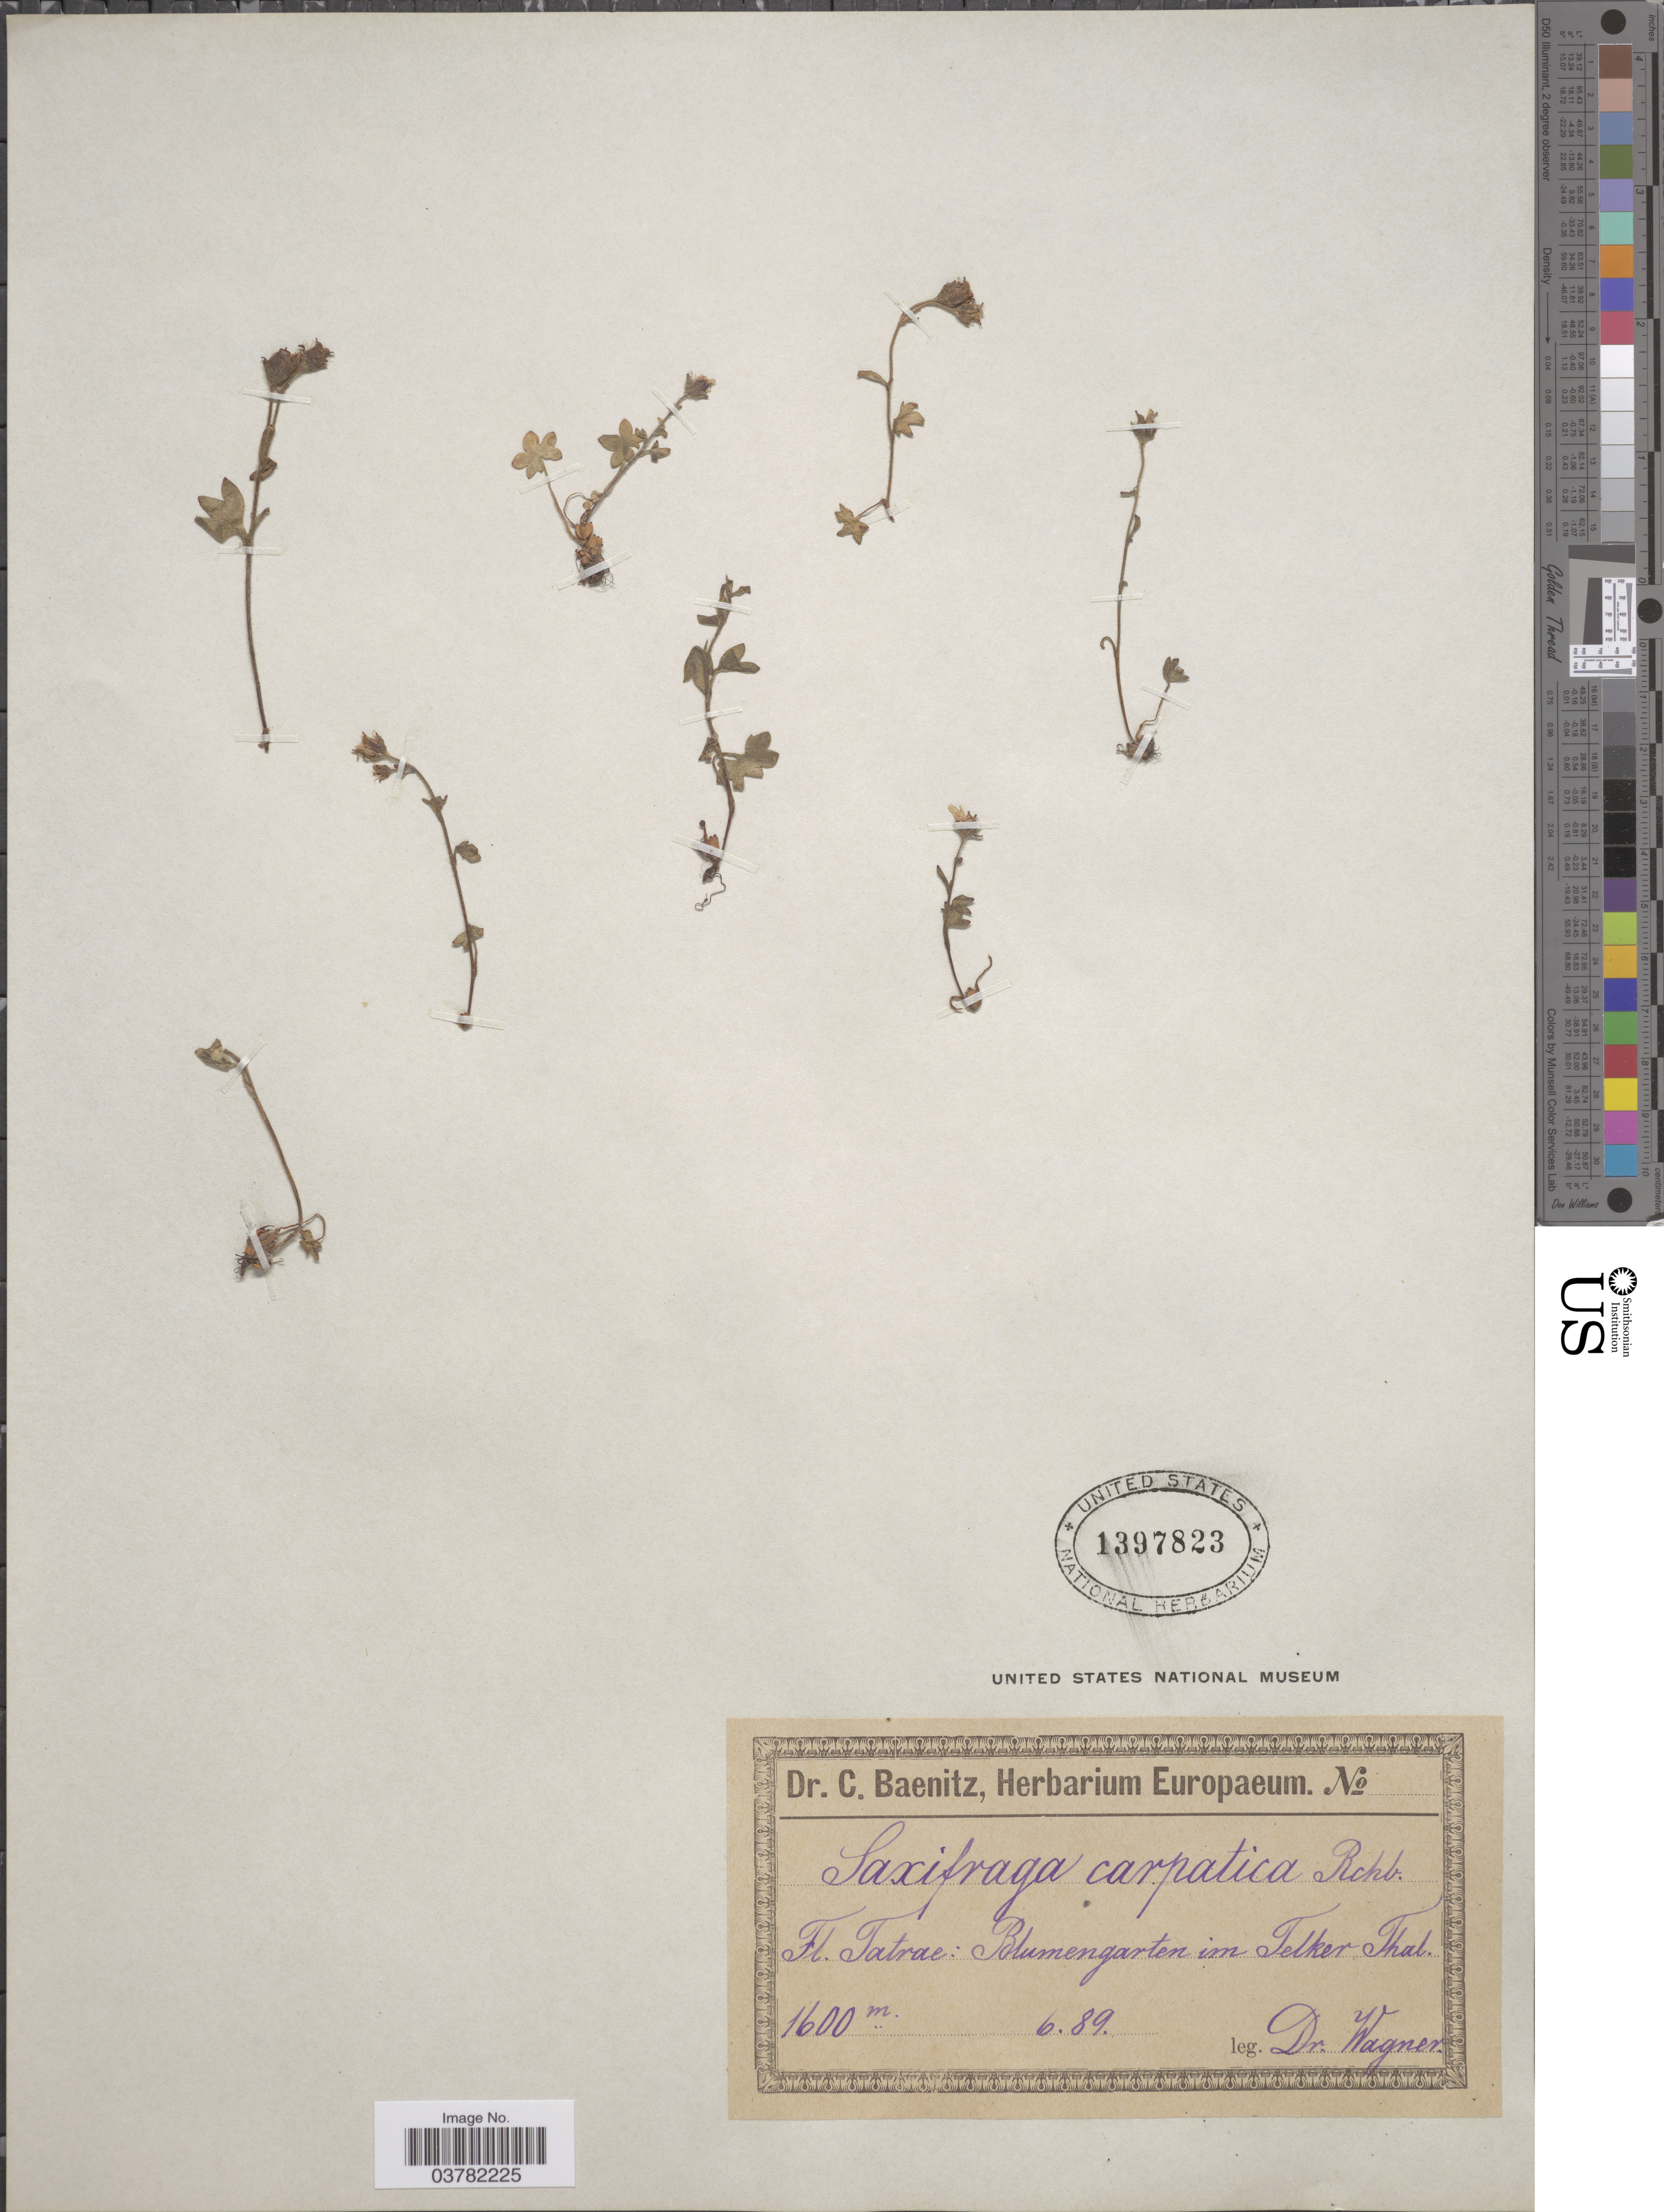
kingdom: Plantae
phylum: Tracheophyta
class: Magnoliopsida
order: Saxifragales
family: Saxifragaceae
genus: Saxifraga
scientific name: Saxifraga carpatica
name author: Sternb.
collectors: Dr. Wagner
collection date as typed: Transcribed d/m/y: /6/89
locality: Tatrae: Blumengarten im Telker Thal.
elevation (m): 1600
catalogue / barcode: US 1397823